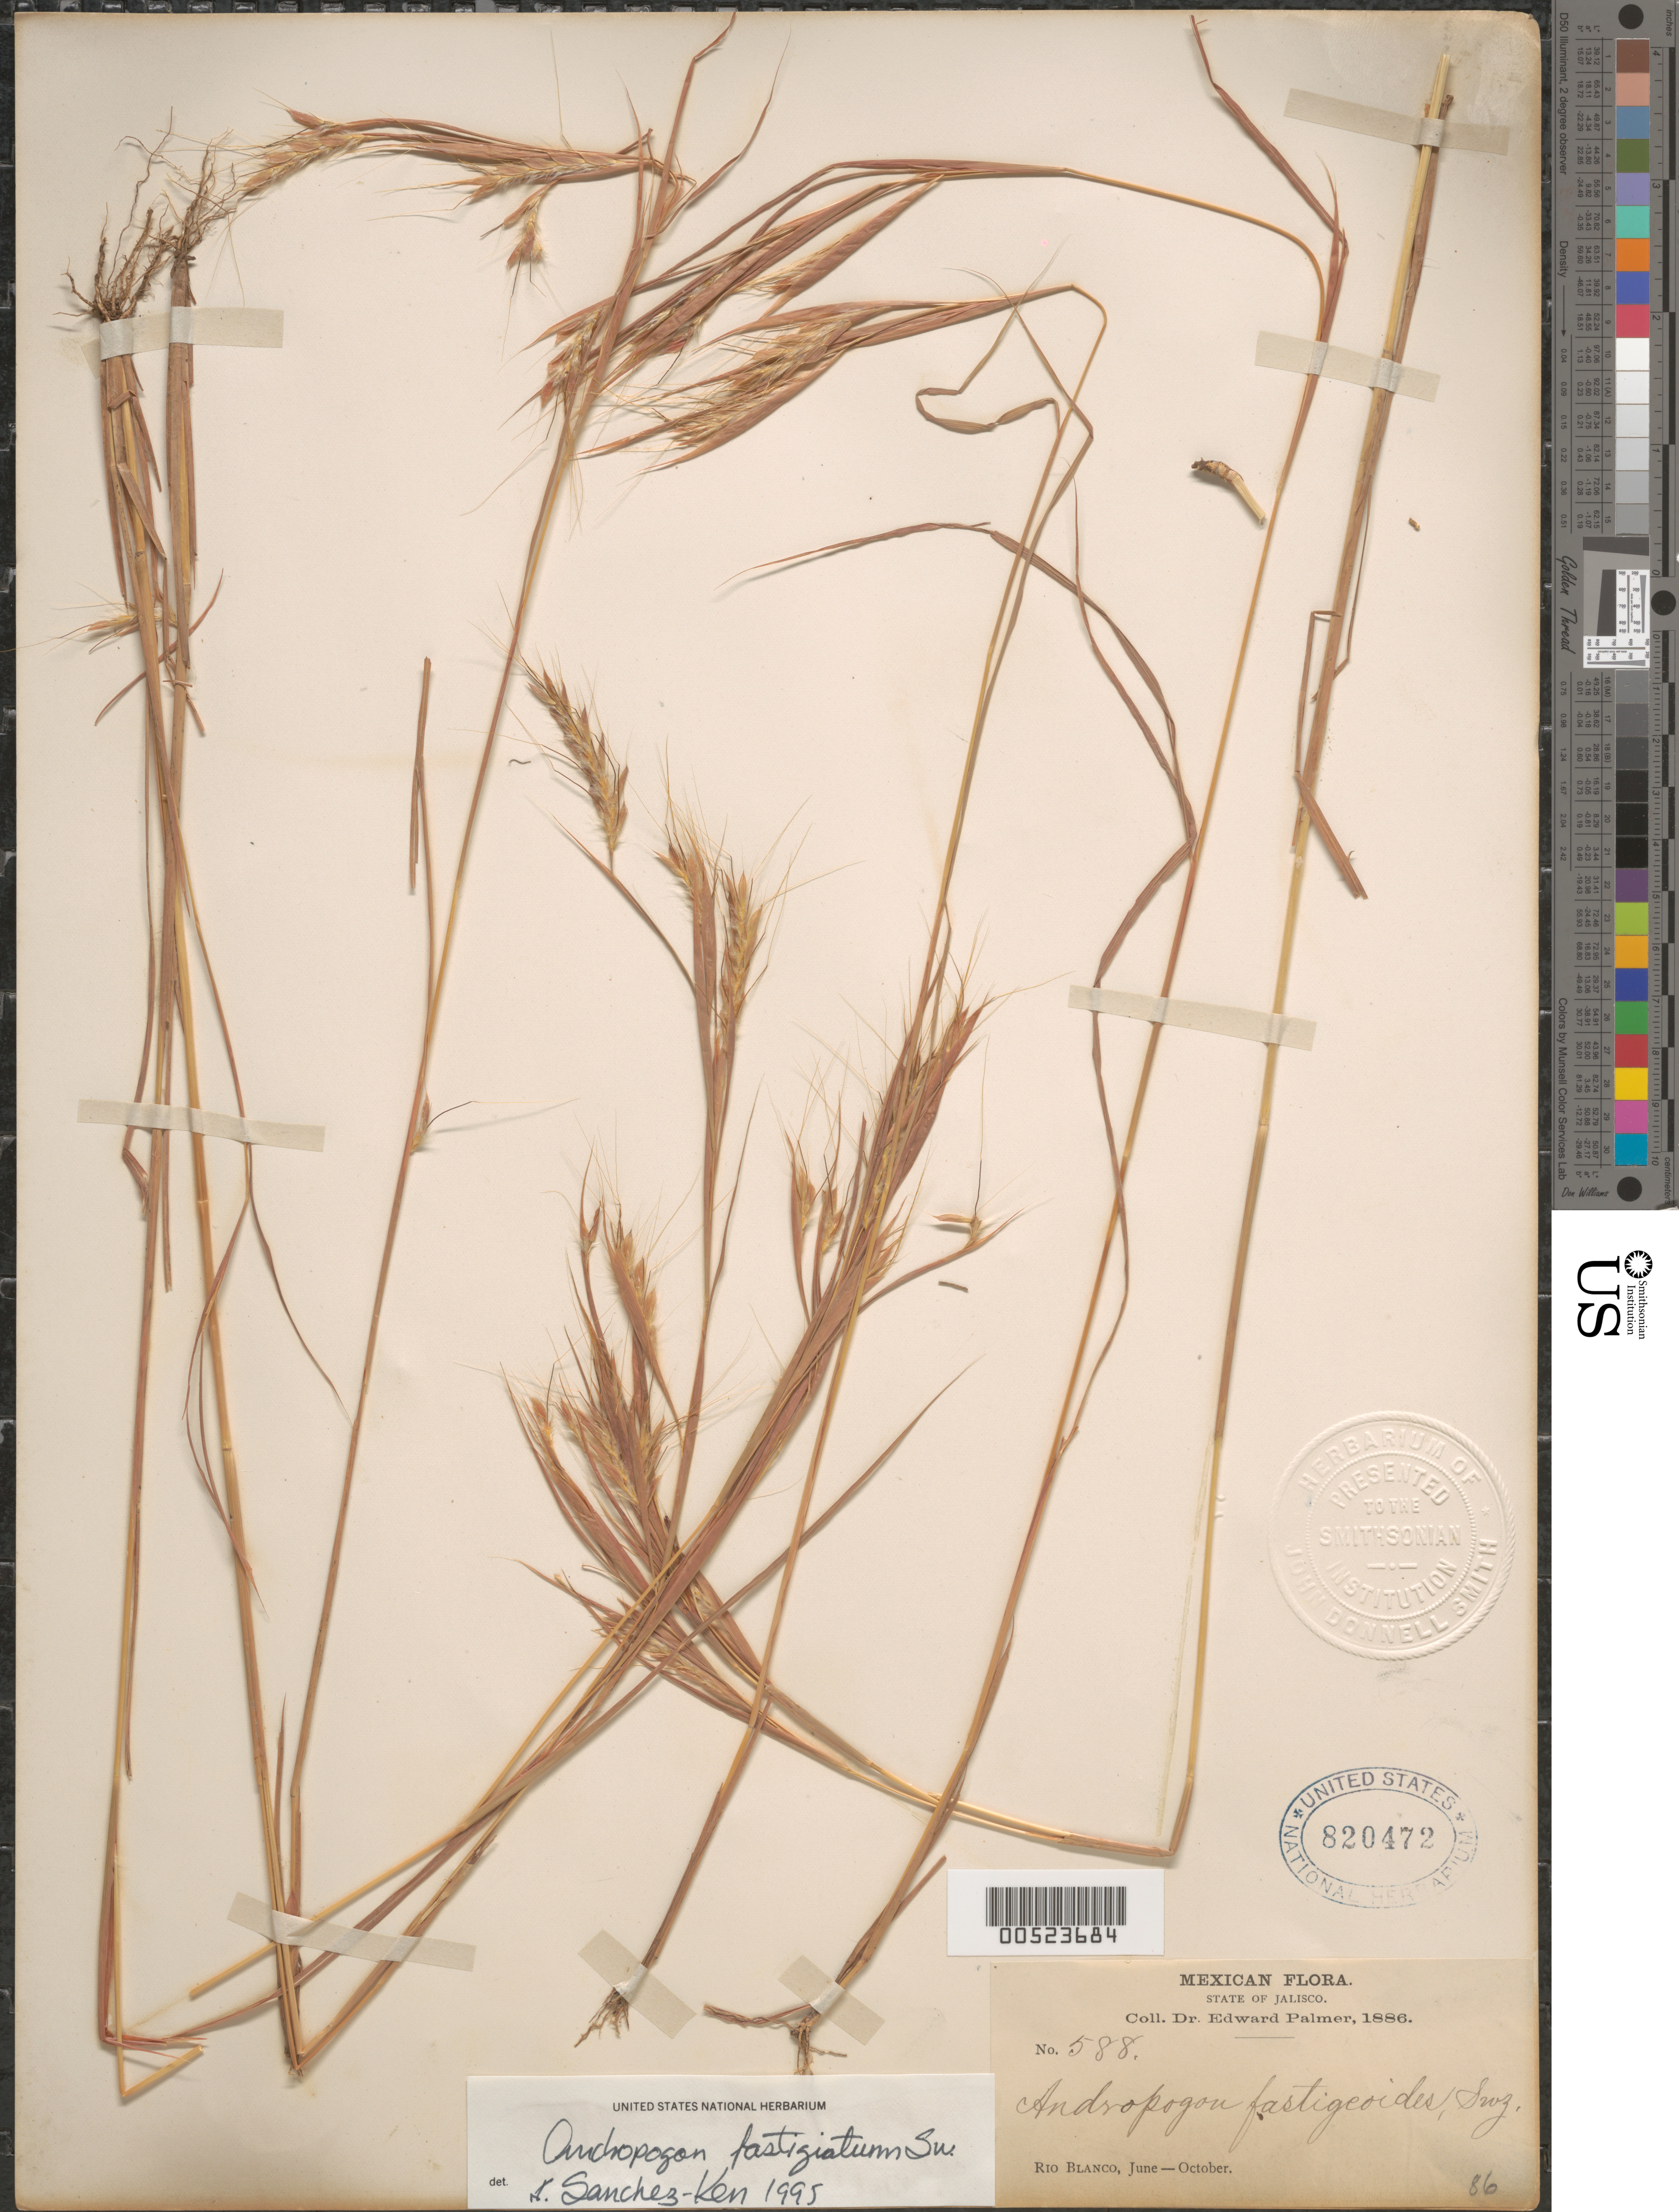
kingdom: Plantae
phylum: Tracheophyta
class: Liliopsida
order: Poales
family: Poaceae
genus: Andropogon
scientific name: Andropogon fastigiatus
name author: Sw.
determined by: Sánchez-Ken, J. G.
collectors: E. Palmer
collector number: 588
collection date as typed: Jun 1886 to Oct 1886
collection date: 1886-06/1886-10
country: Mexico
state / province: Jalisco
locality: Rio Blanco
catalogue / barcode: US 820472